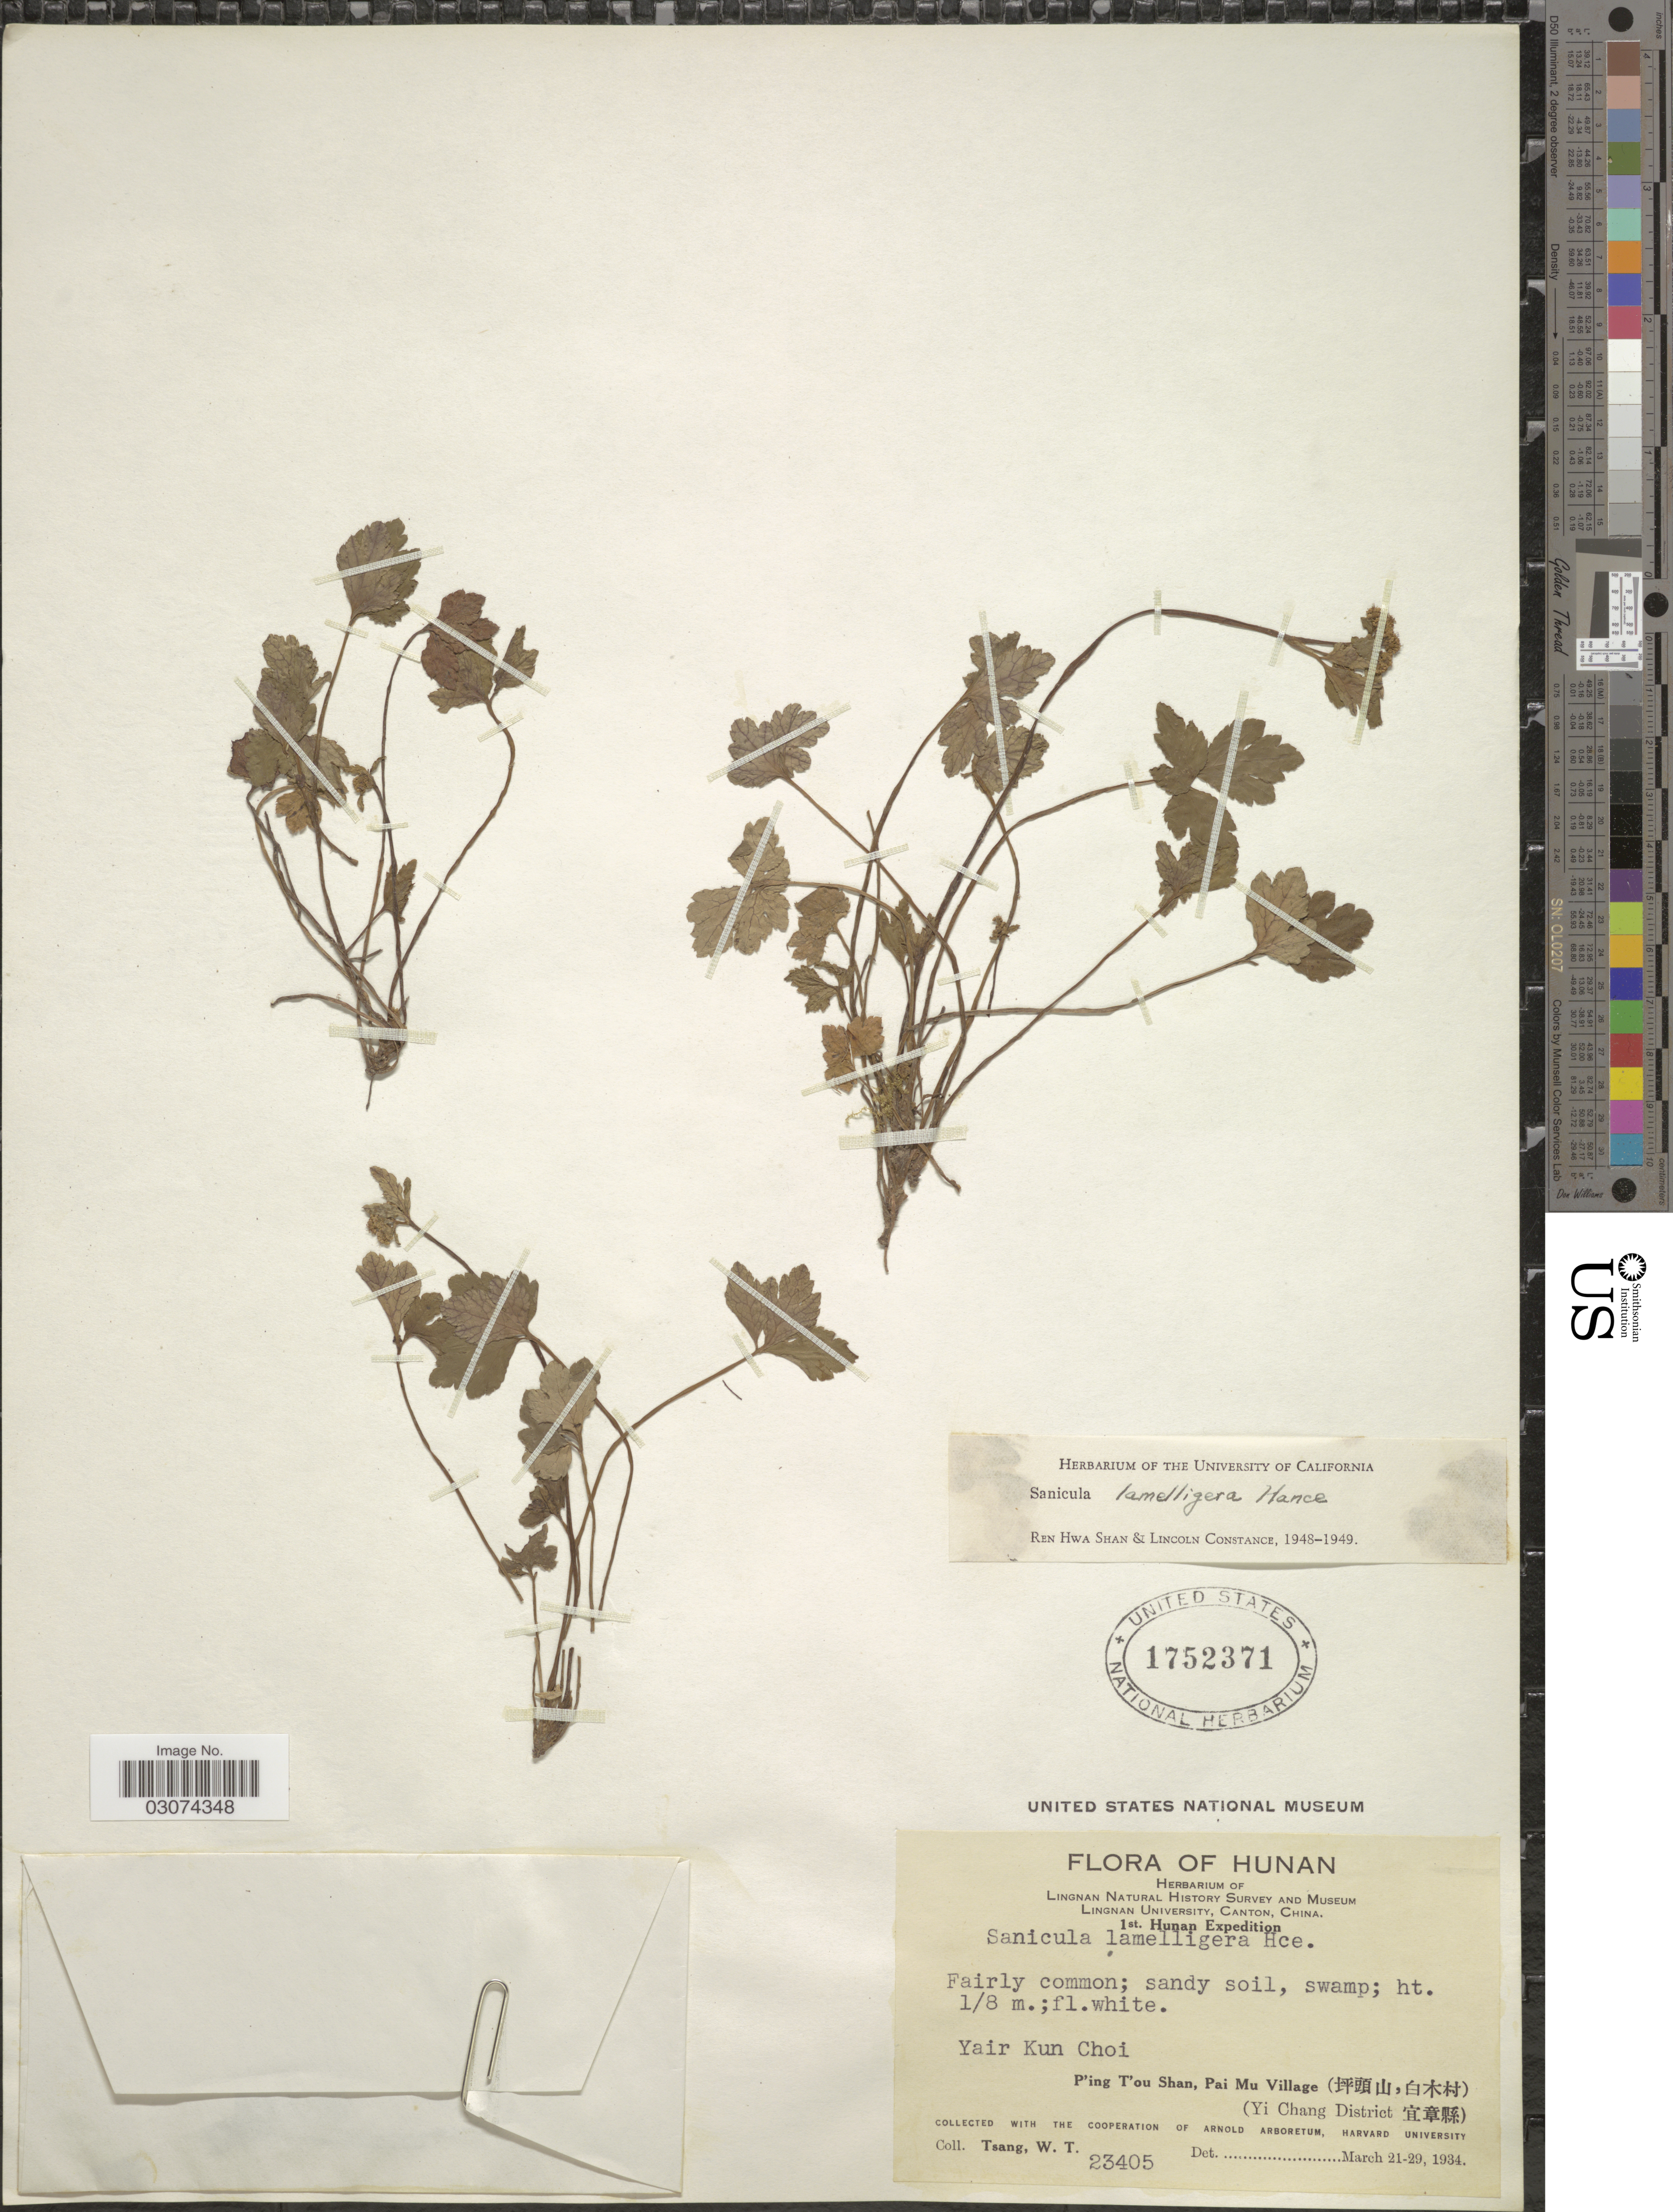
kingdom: Plantae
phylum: Tracheophyta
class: Magnoliopsida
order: Apiales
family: Apiaceae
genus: Sanicula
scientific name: Sanicula lamelligera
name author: Hance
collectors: W. T. Tsang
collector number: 23405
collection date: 1934-03-21/1934-03-29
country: China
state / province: Hunan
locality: Yair Kun Choi. P'ing T'ou Shan, Pai Mu Village. (Yi Chang District).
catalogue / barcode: US 1752371